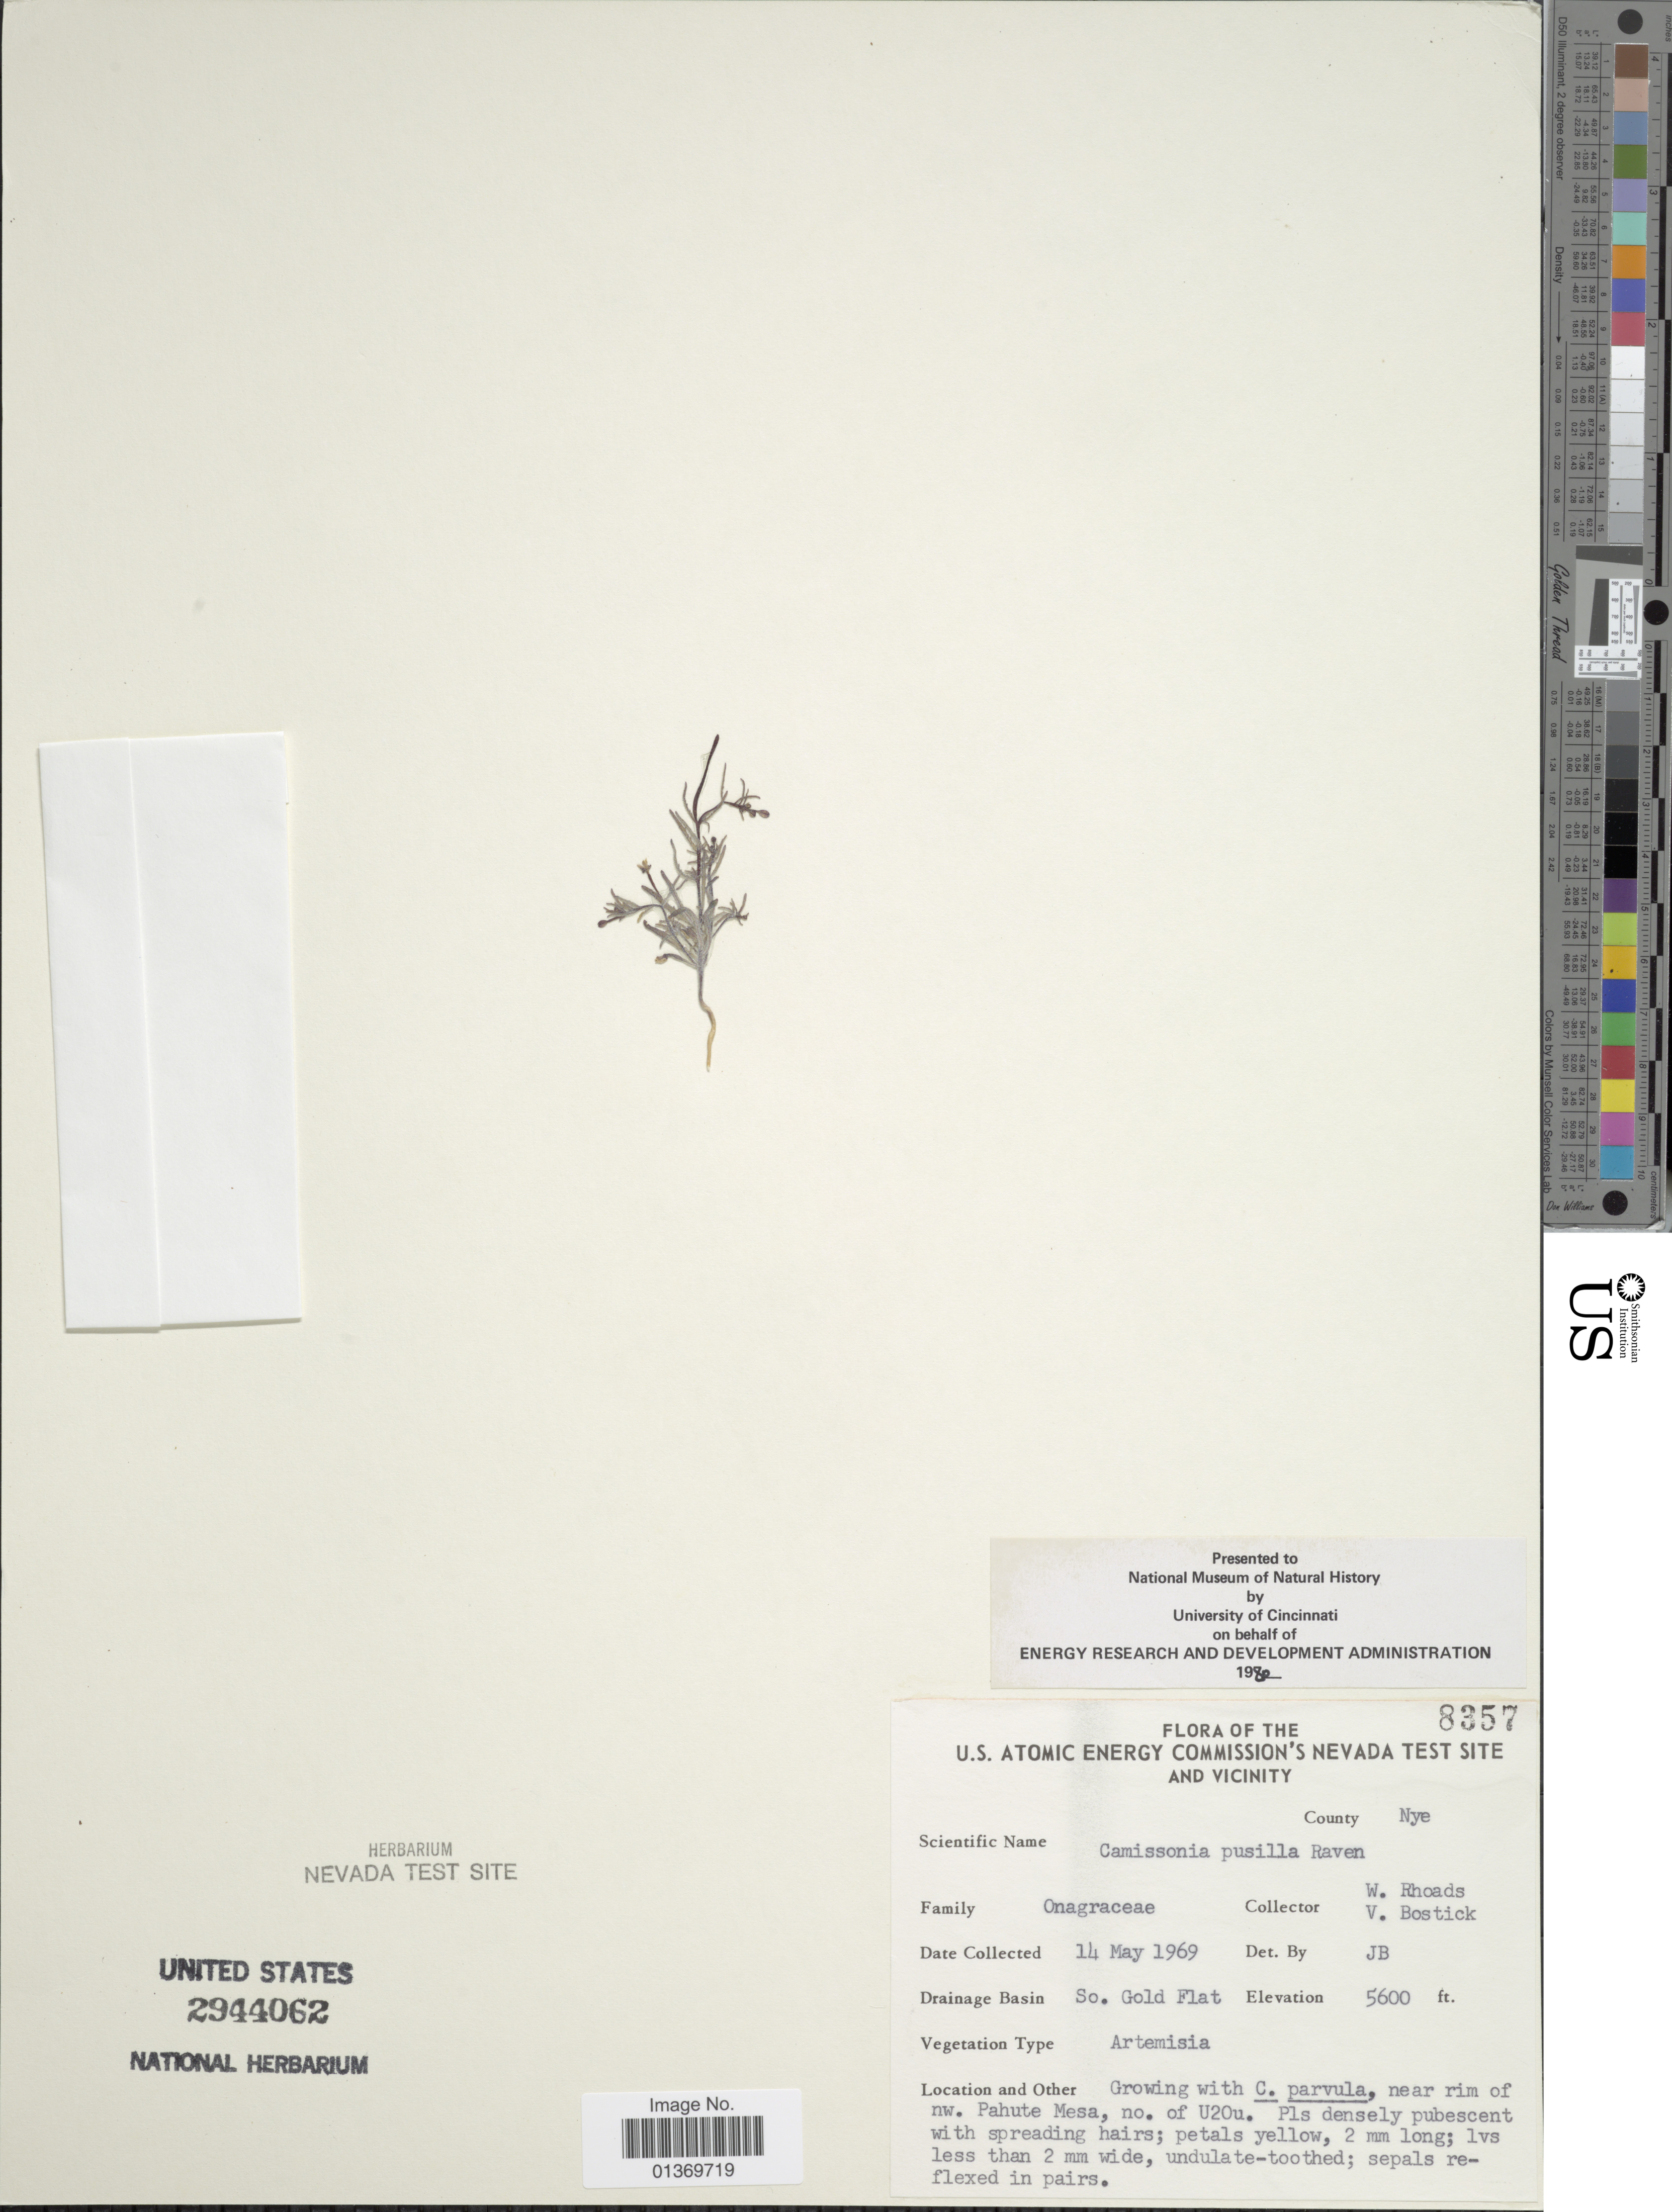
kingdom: Plantae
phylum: Tracheophyta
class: Magnoliopsida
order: Myrtales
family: Onagraceae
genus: Camissonia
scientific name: Camissonia pusilla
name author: P.H. Raven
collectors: W. Rhoads & V. Bostick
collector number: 8357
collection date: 1969-05-14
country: United States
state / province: Nevada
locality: U. S. Atomic Energy Commission's Nevada Test Site and Vicinity, County Nye, So. Gold Flat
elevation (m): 1707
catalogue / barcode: US 2944062